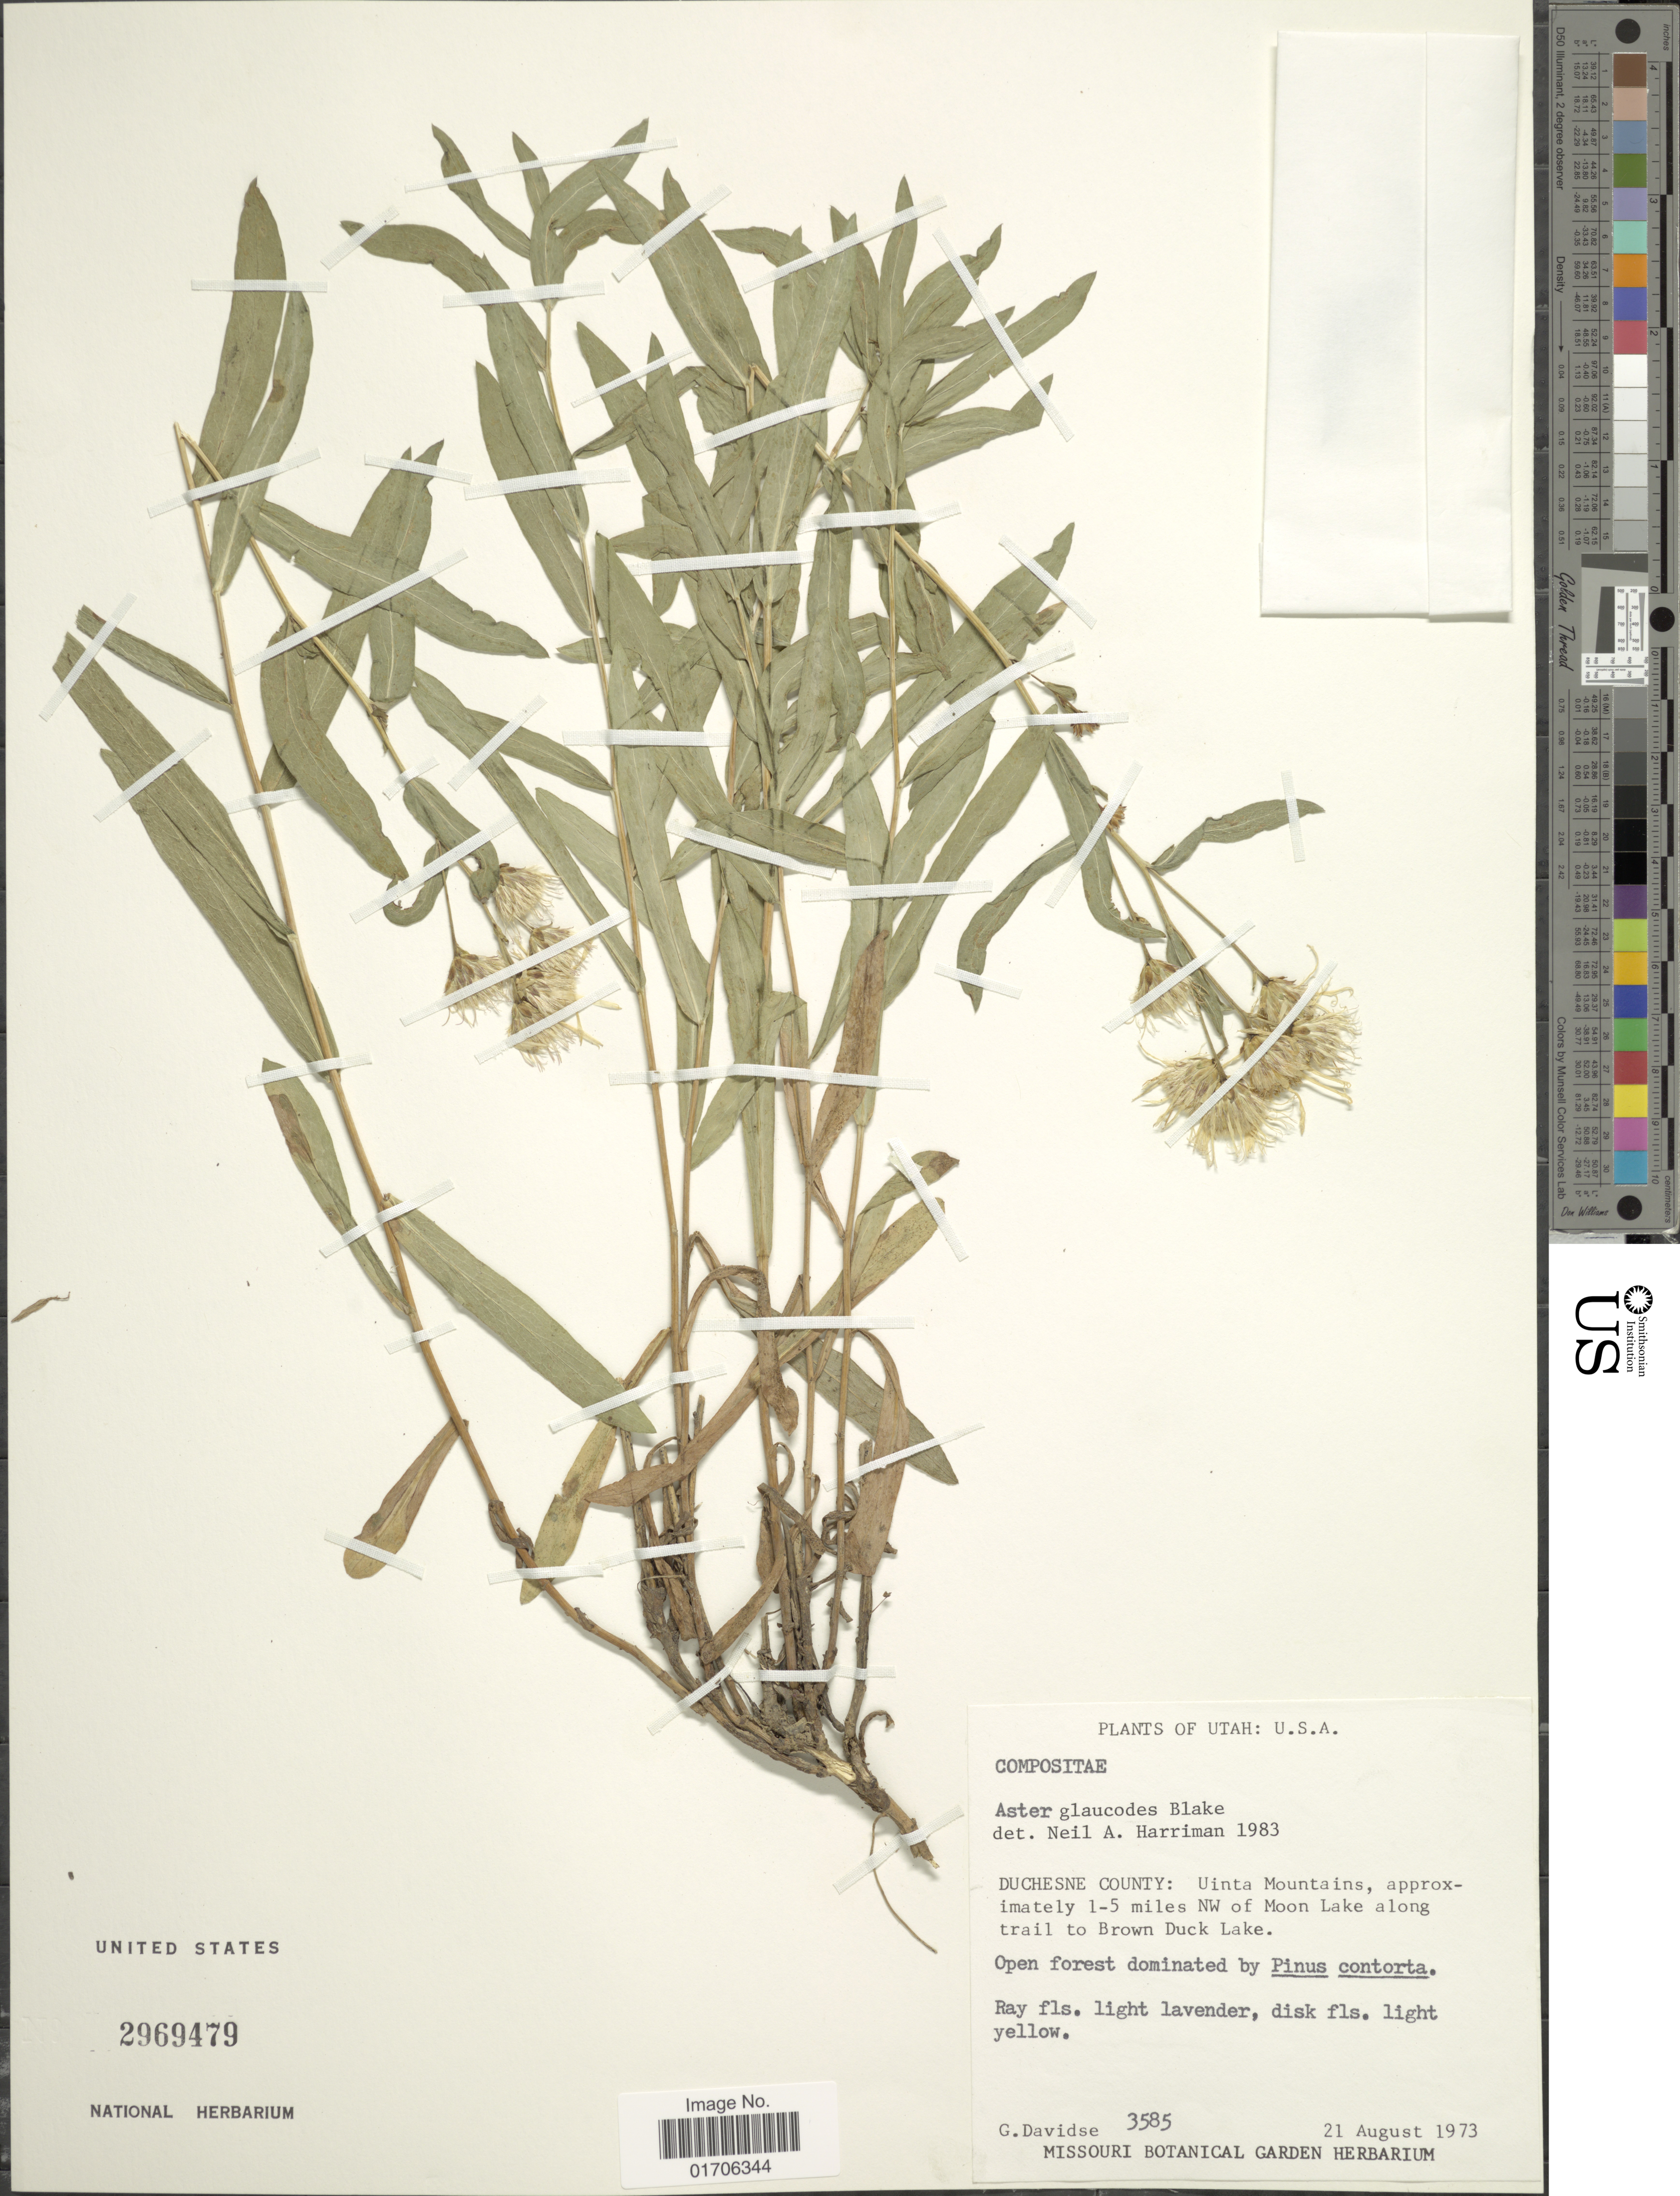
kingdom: Plantae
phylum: Tracheophyta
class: Magnoliopsida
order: Asterales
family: Asteraceae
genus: Eurybia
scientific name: Eurybia glauca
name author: (Nutt.) G.L. Nesom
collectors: G. Davidse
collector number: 3585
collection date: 1973-08-21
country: United States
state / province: Utah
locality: Utah: U.S.A. Duchesne County: Uinta Mountains, approximately 1-5 miles NW of Moon Lake along trail to Brown Duck Lake.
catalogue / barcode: US 2969479